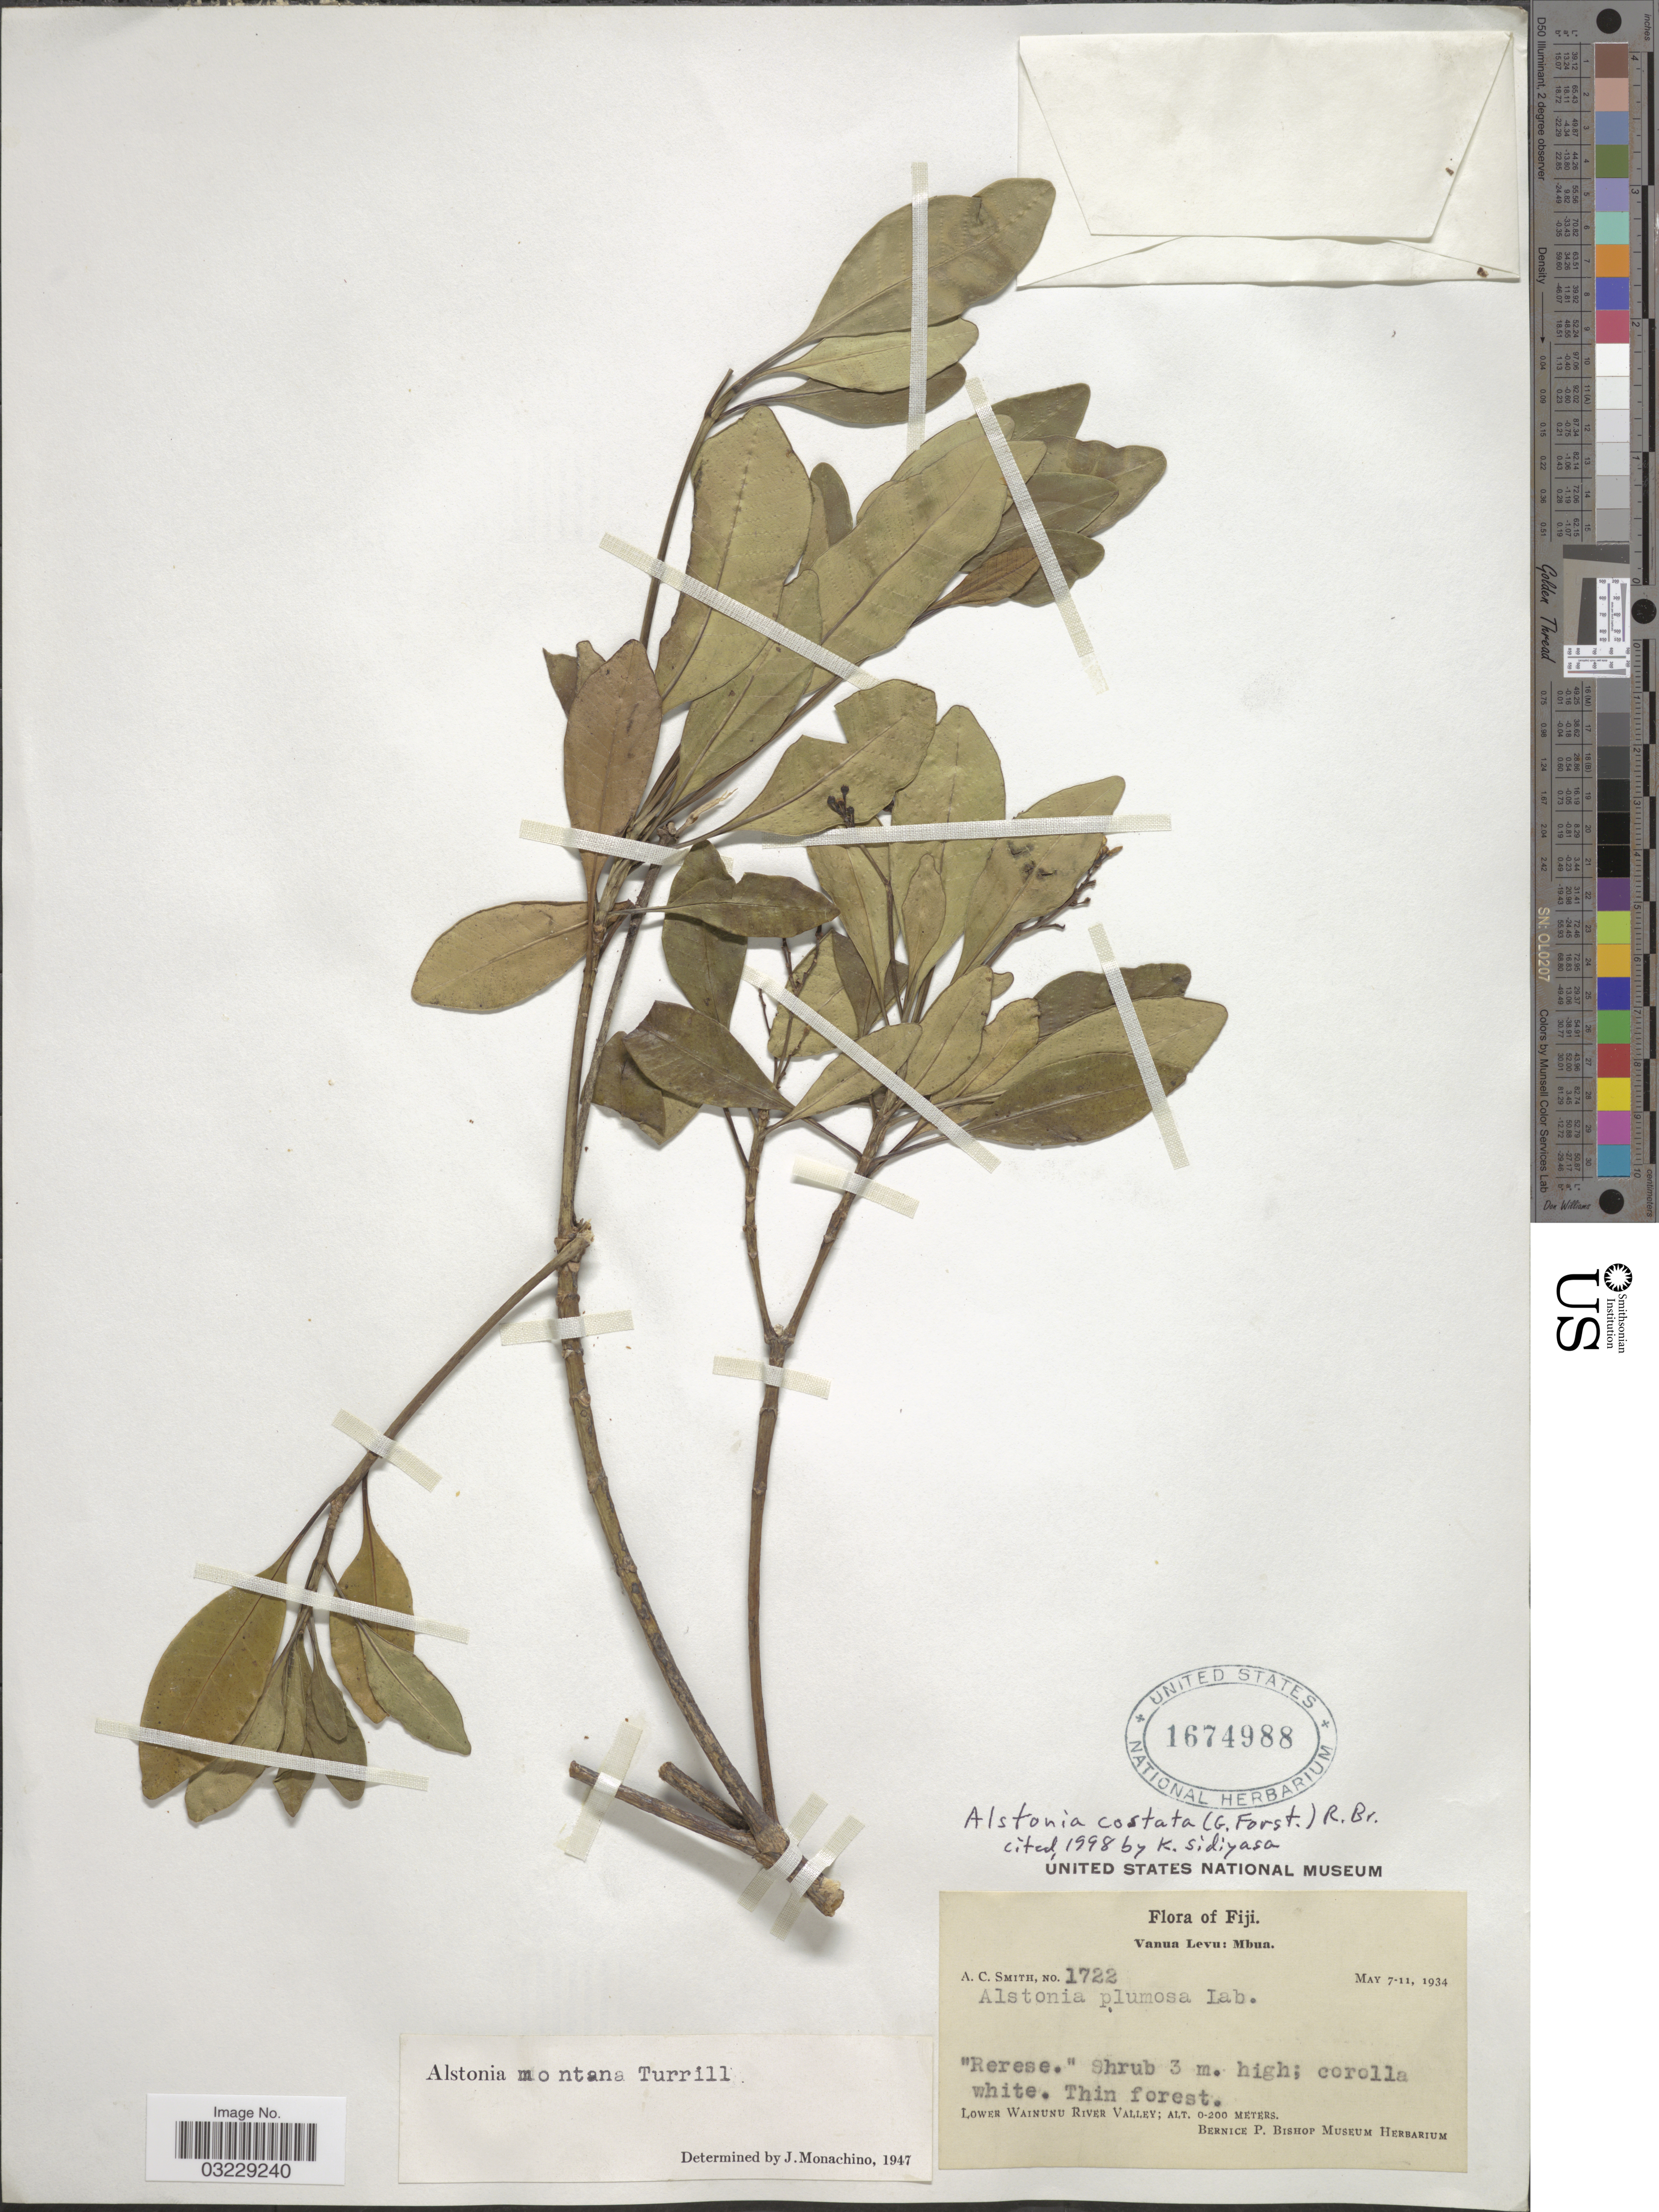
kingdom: Plantae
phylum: Tracheophyta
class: Magnoliopsida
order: Gentianales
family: Apocynaceae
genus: Alstonia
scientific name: Alstonia sp.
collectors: A. C. Smith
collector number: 1722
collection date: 1934-05-07/1934-05-11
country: Fiji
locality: Vanua Levu: Mbua. Lower Wainunu River Valley.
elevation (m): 0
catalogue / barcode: US 1674988